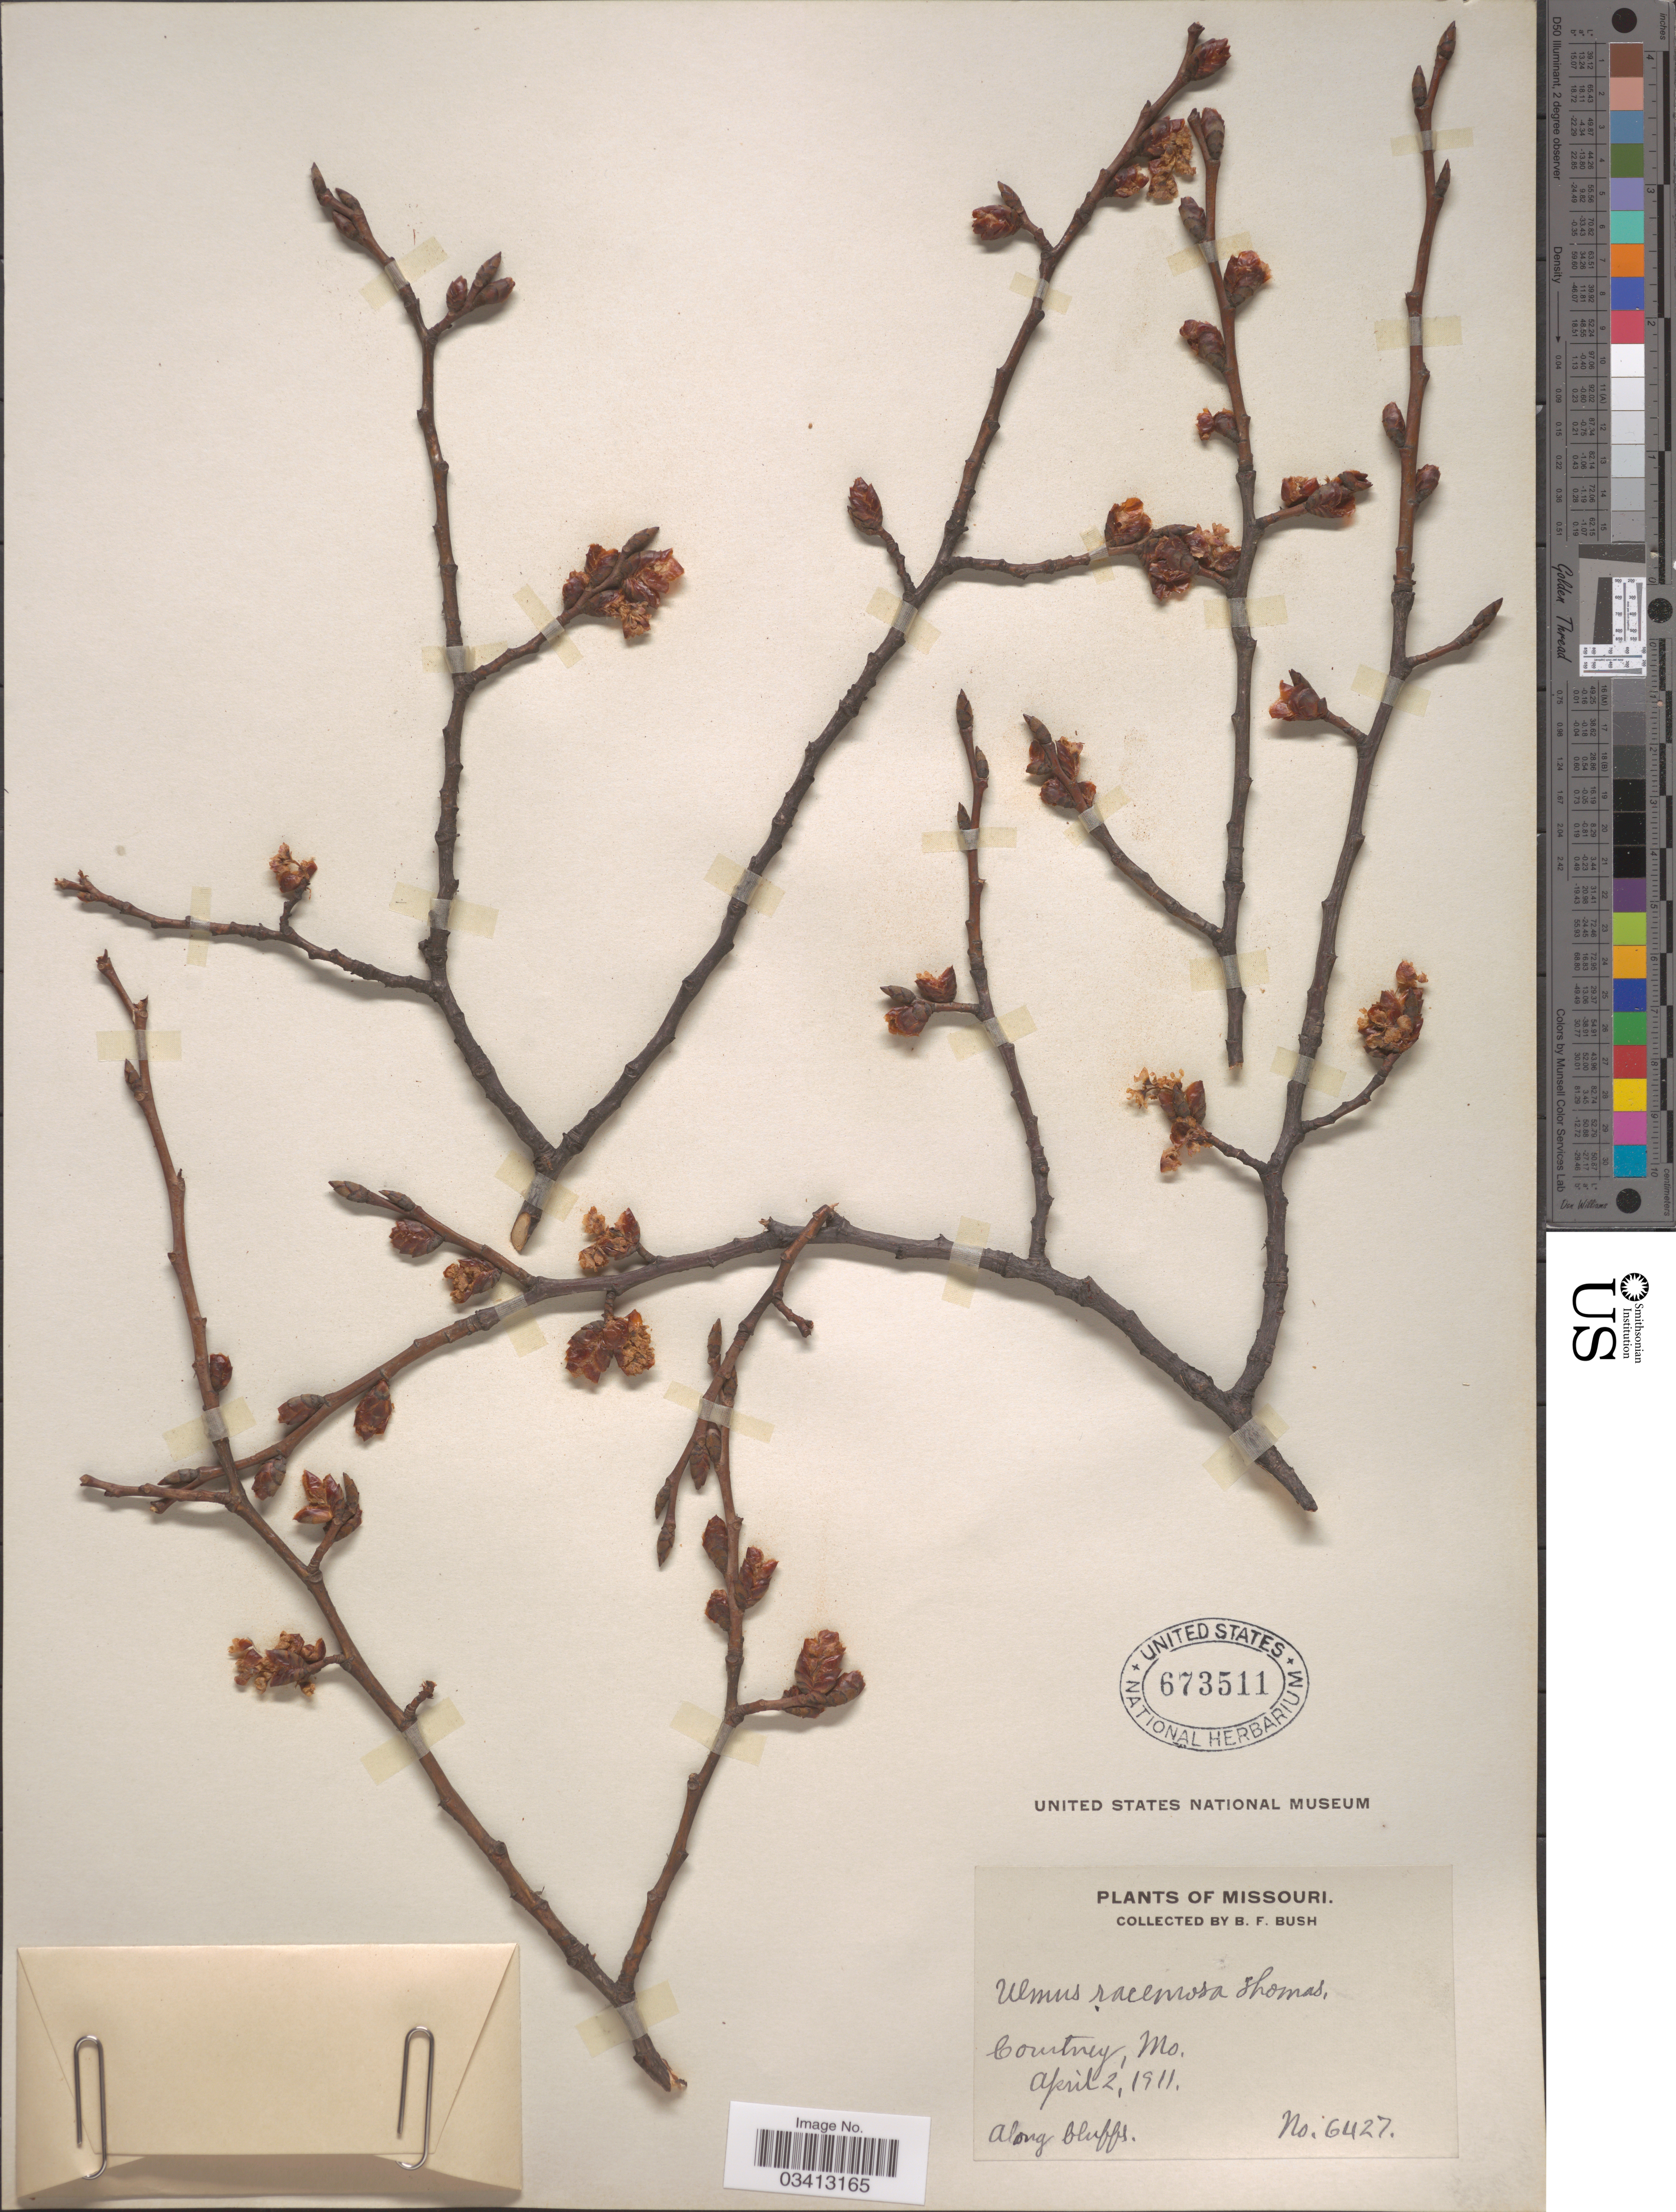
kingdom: Plantae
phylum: Tracheophyta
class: Magnoliopsida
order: Rosales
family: Ulmaceae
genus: Ulmus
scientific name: Ulmus thomasii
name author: Sarg.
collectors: B. F. Bush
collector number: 6427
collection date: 1911-04-02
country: United States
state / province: Missouri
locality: Courtney. Along bluffs.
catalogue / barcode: US 673511